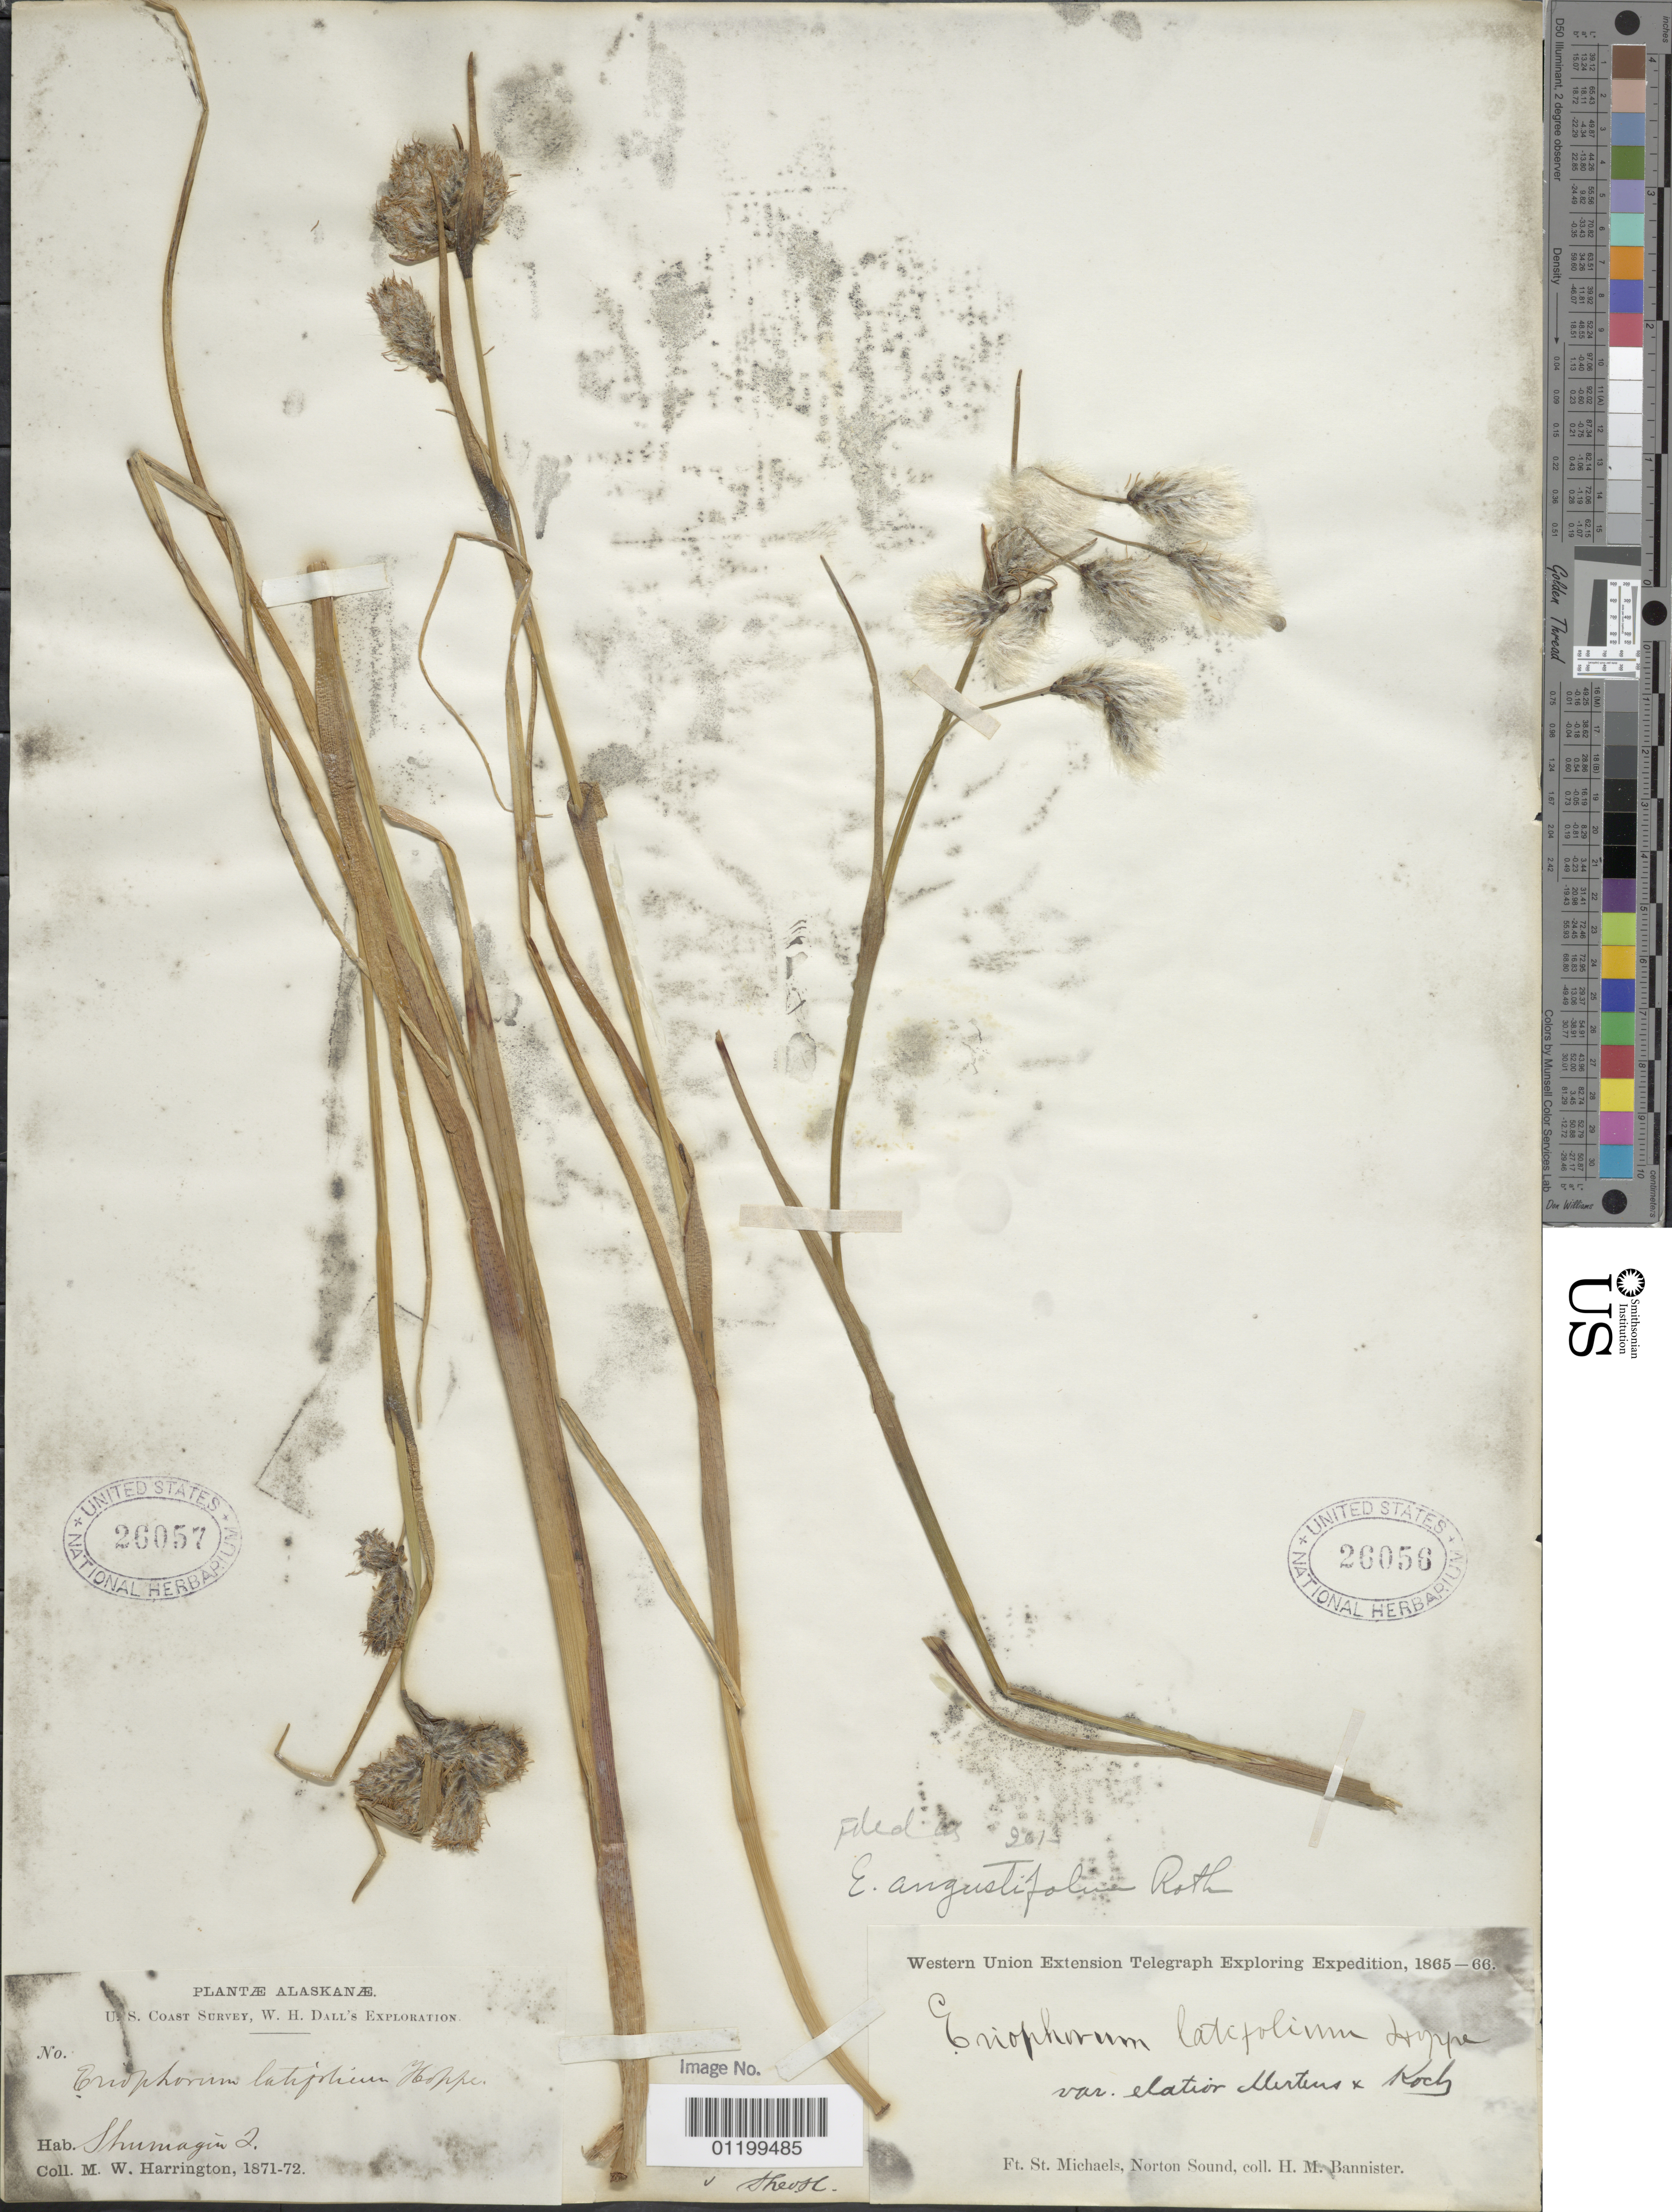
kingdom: Plantae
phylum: Tracheophyta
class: Liliopsida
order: Poales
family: Cyperaceae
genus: Eriophorum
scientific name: Eriophorum angustifolium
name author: Honck.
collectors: M. W. Harrington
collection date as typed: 1871 to -- --- 1872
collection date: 1871/1872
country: United States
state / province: Alaska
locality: Shumagin Island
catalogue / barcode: US 26057